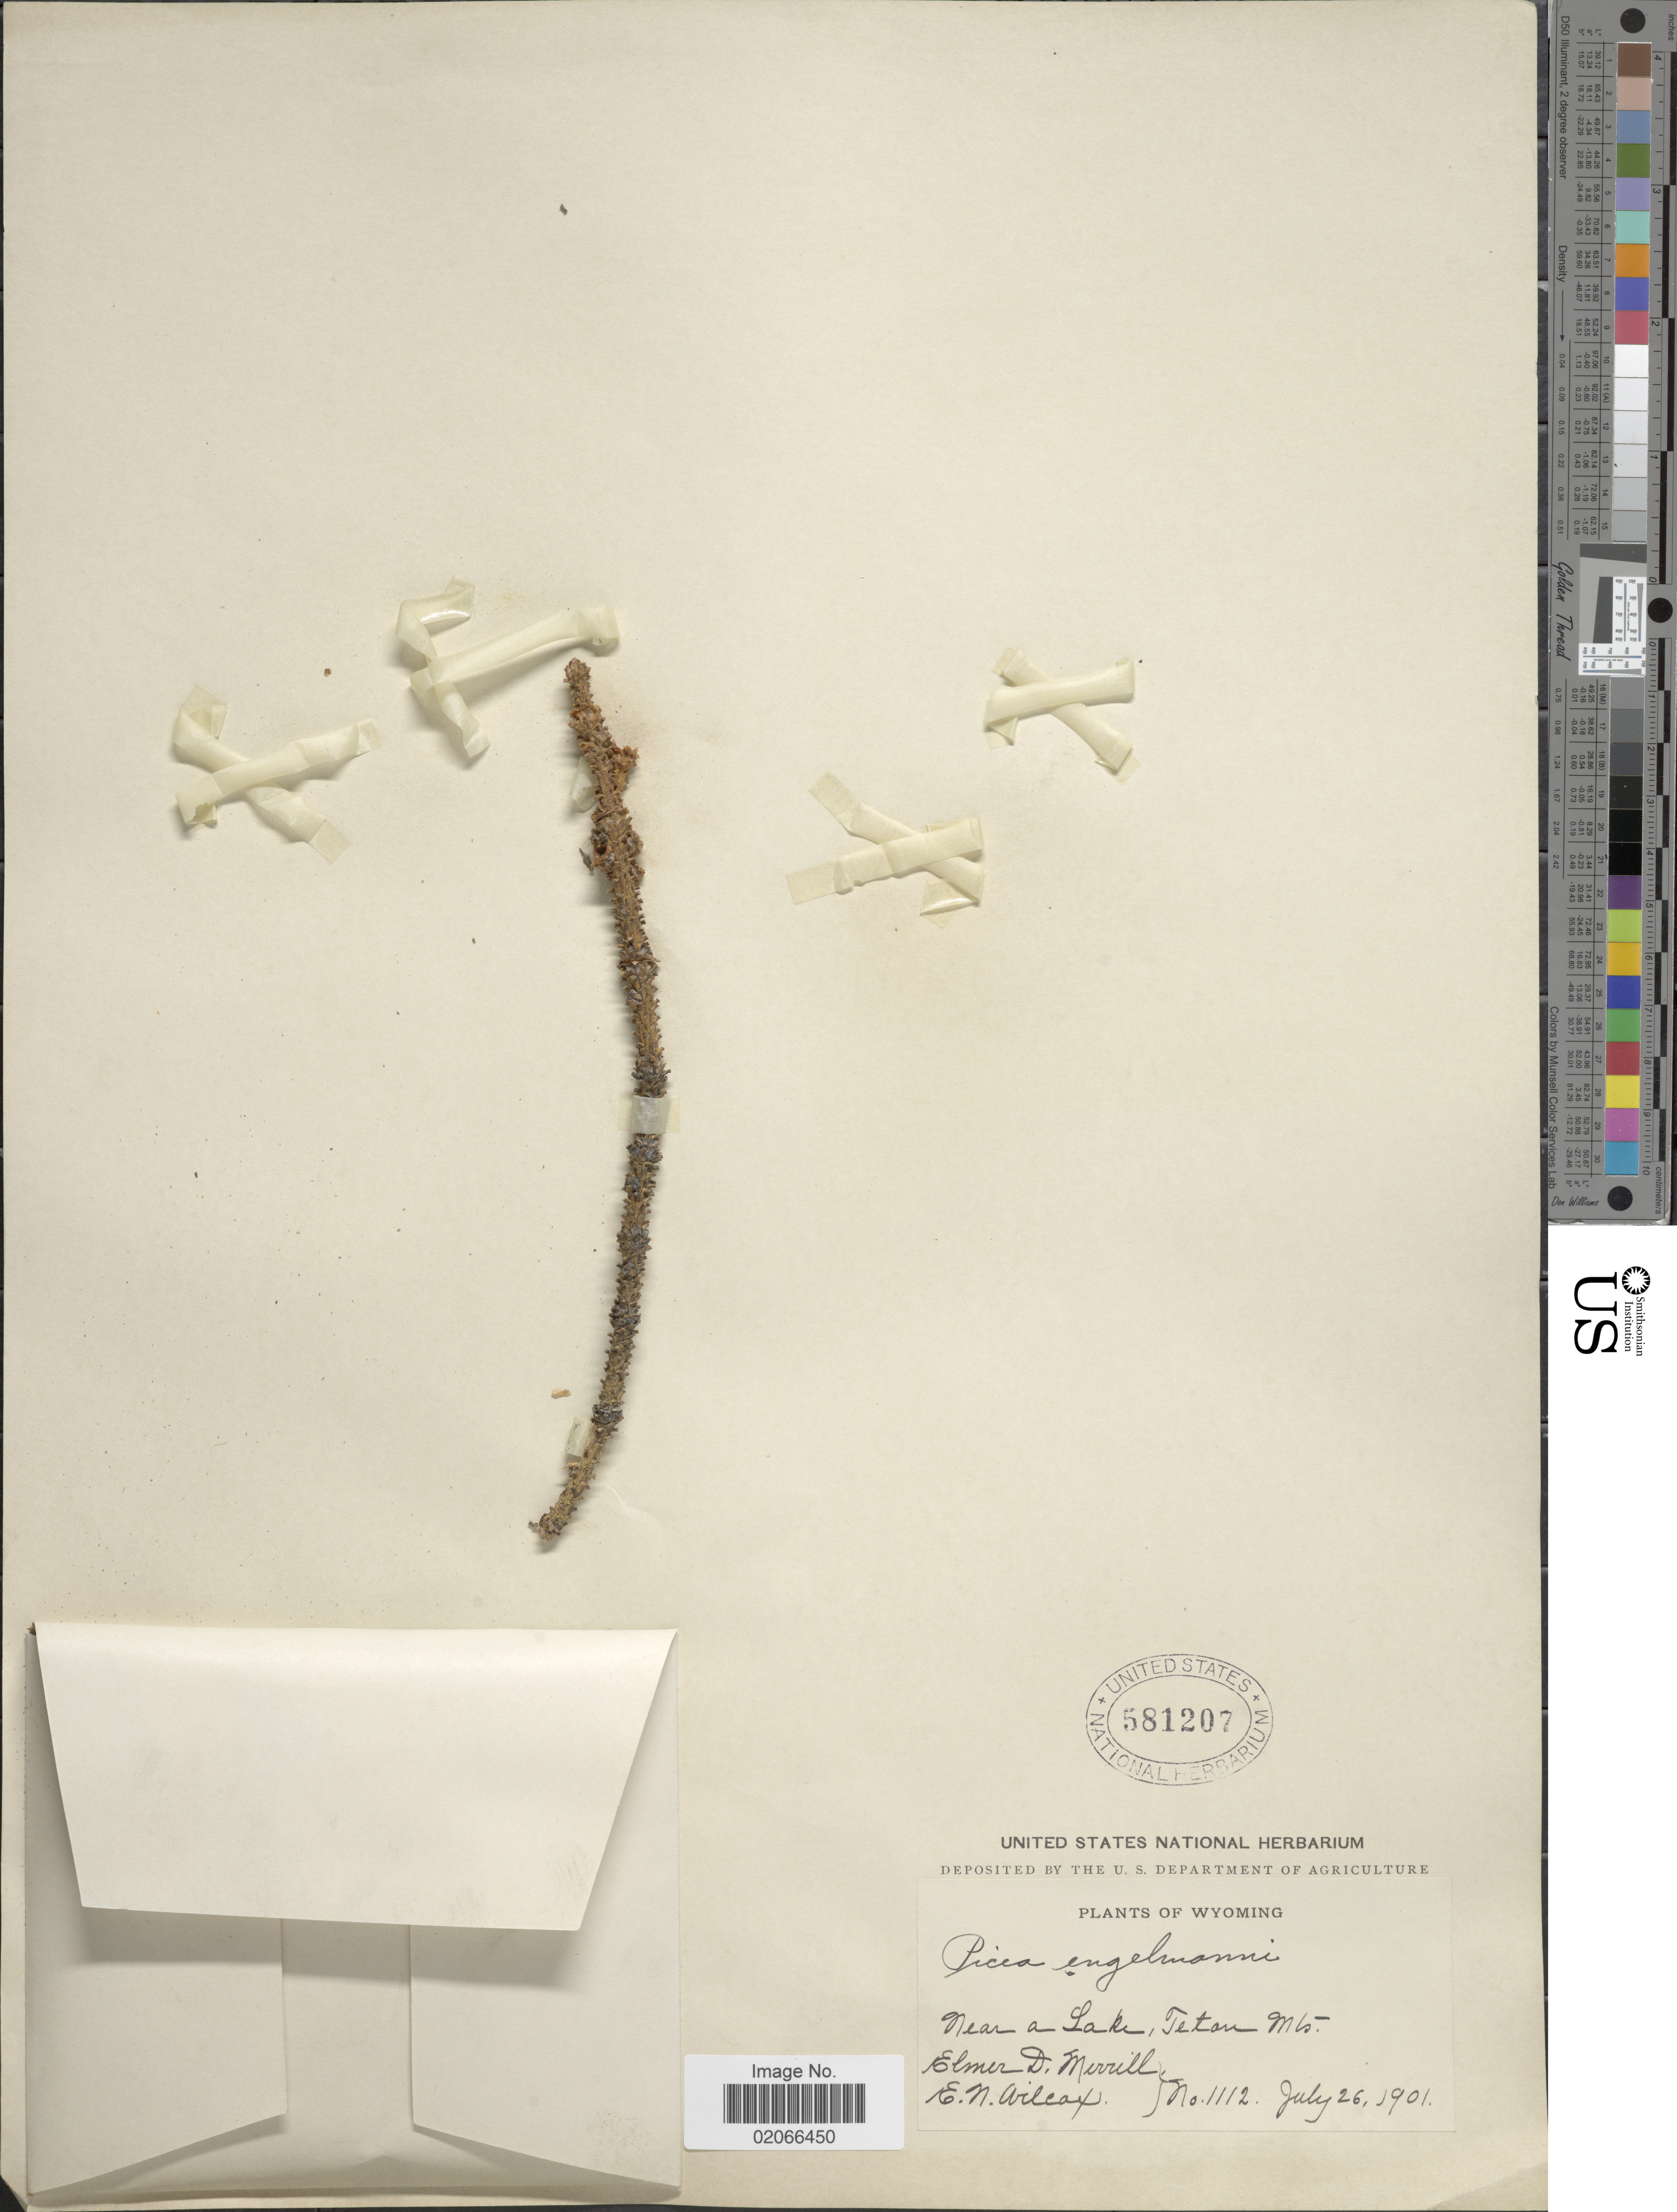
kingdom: Plantae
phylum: Tracheophyta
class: Pinopsida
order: Pinales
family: Pinaceae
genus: Picea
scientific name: Picea engelmannii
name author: Parry ex Engelm.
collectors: E. D. Merrill & E. Wilcox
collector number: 1112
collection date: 1901-07-26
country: United States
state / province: Wyoming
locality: Near a Lake, Tetn Mts.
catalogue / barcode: US 581207